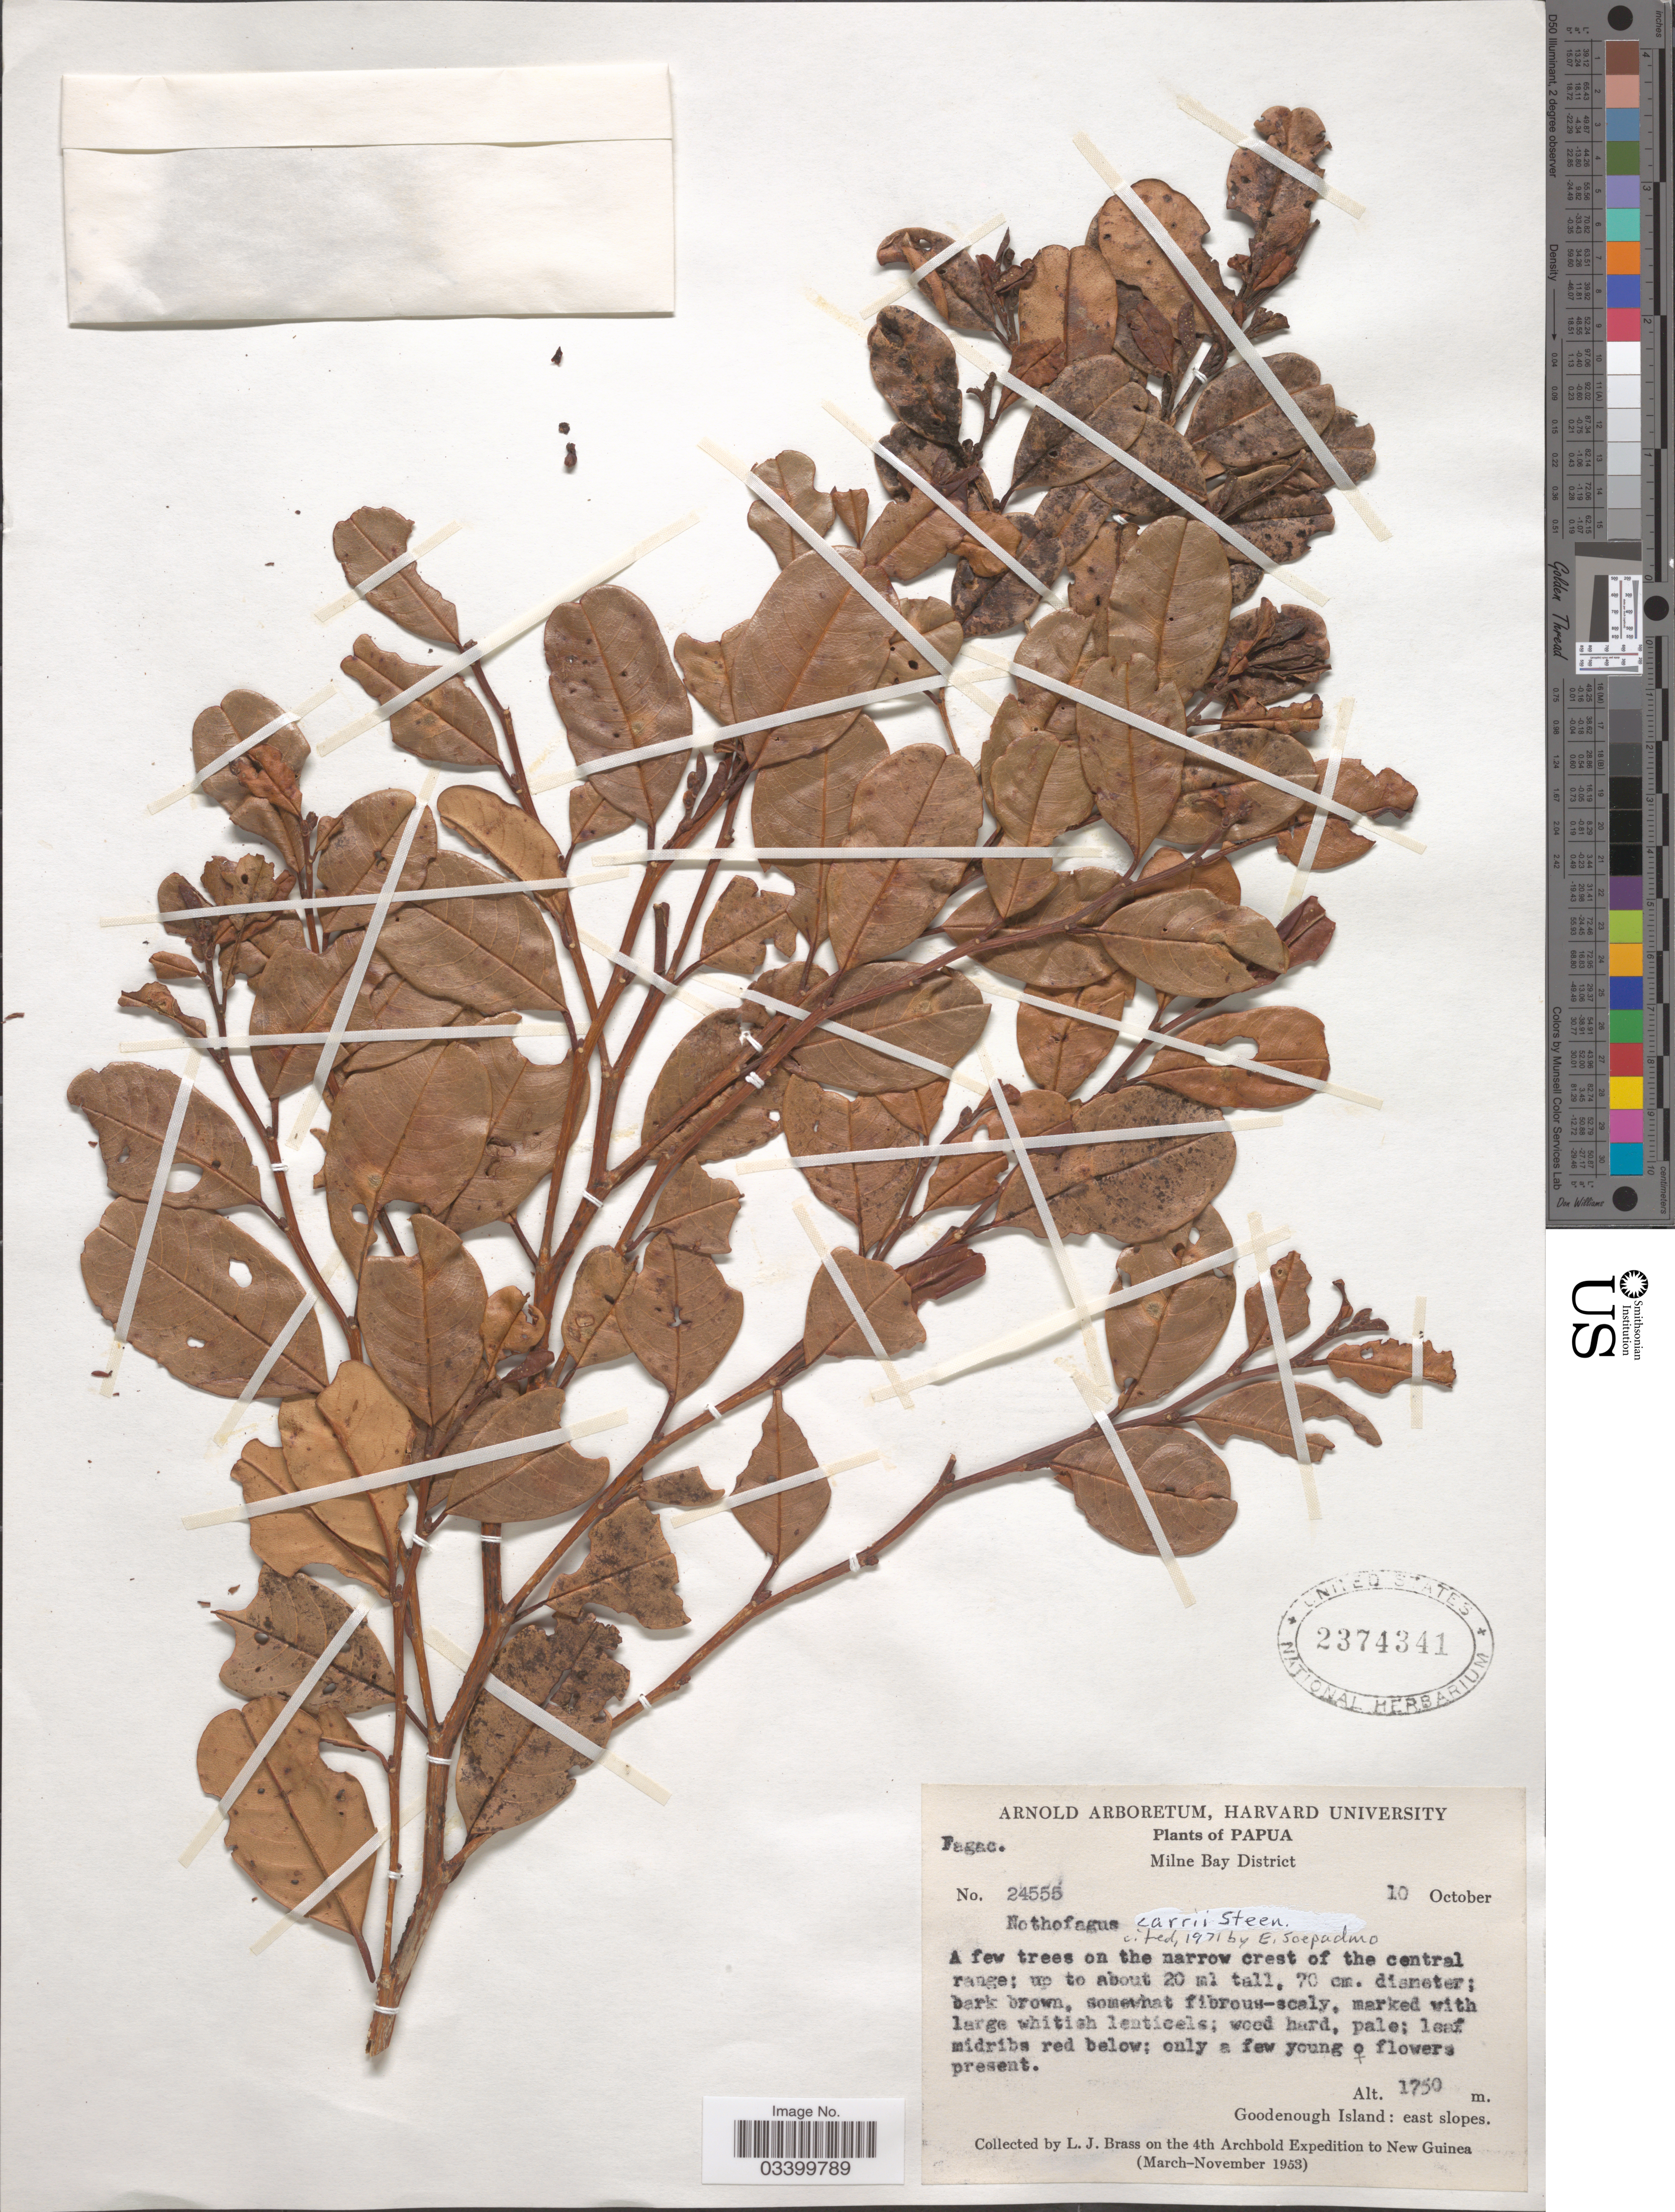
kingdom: Plantae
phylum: Tracheophyta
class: Magnoliopsida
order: Fagales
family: Nothofagaceae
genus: Nothofagus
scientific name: Nothofagus carrii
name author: Steenis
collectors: L. J. Brass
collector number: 24555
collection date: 1953-10-10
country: Papua New Guinea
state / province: Milne Bay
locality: Papua. Milne Bay District. Goodenough Island: east slopes.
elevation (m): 1750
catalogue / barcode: US 2374341